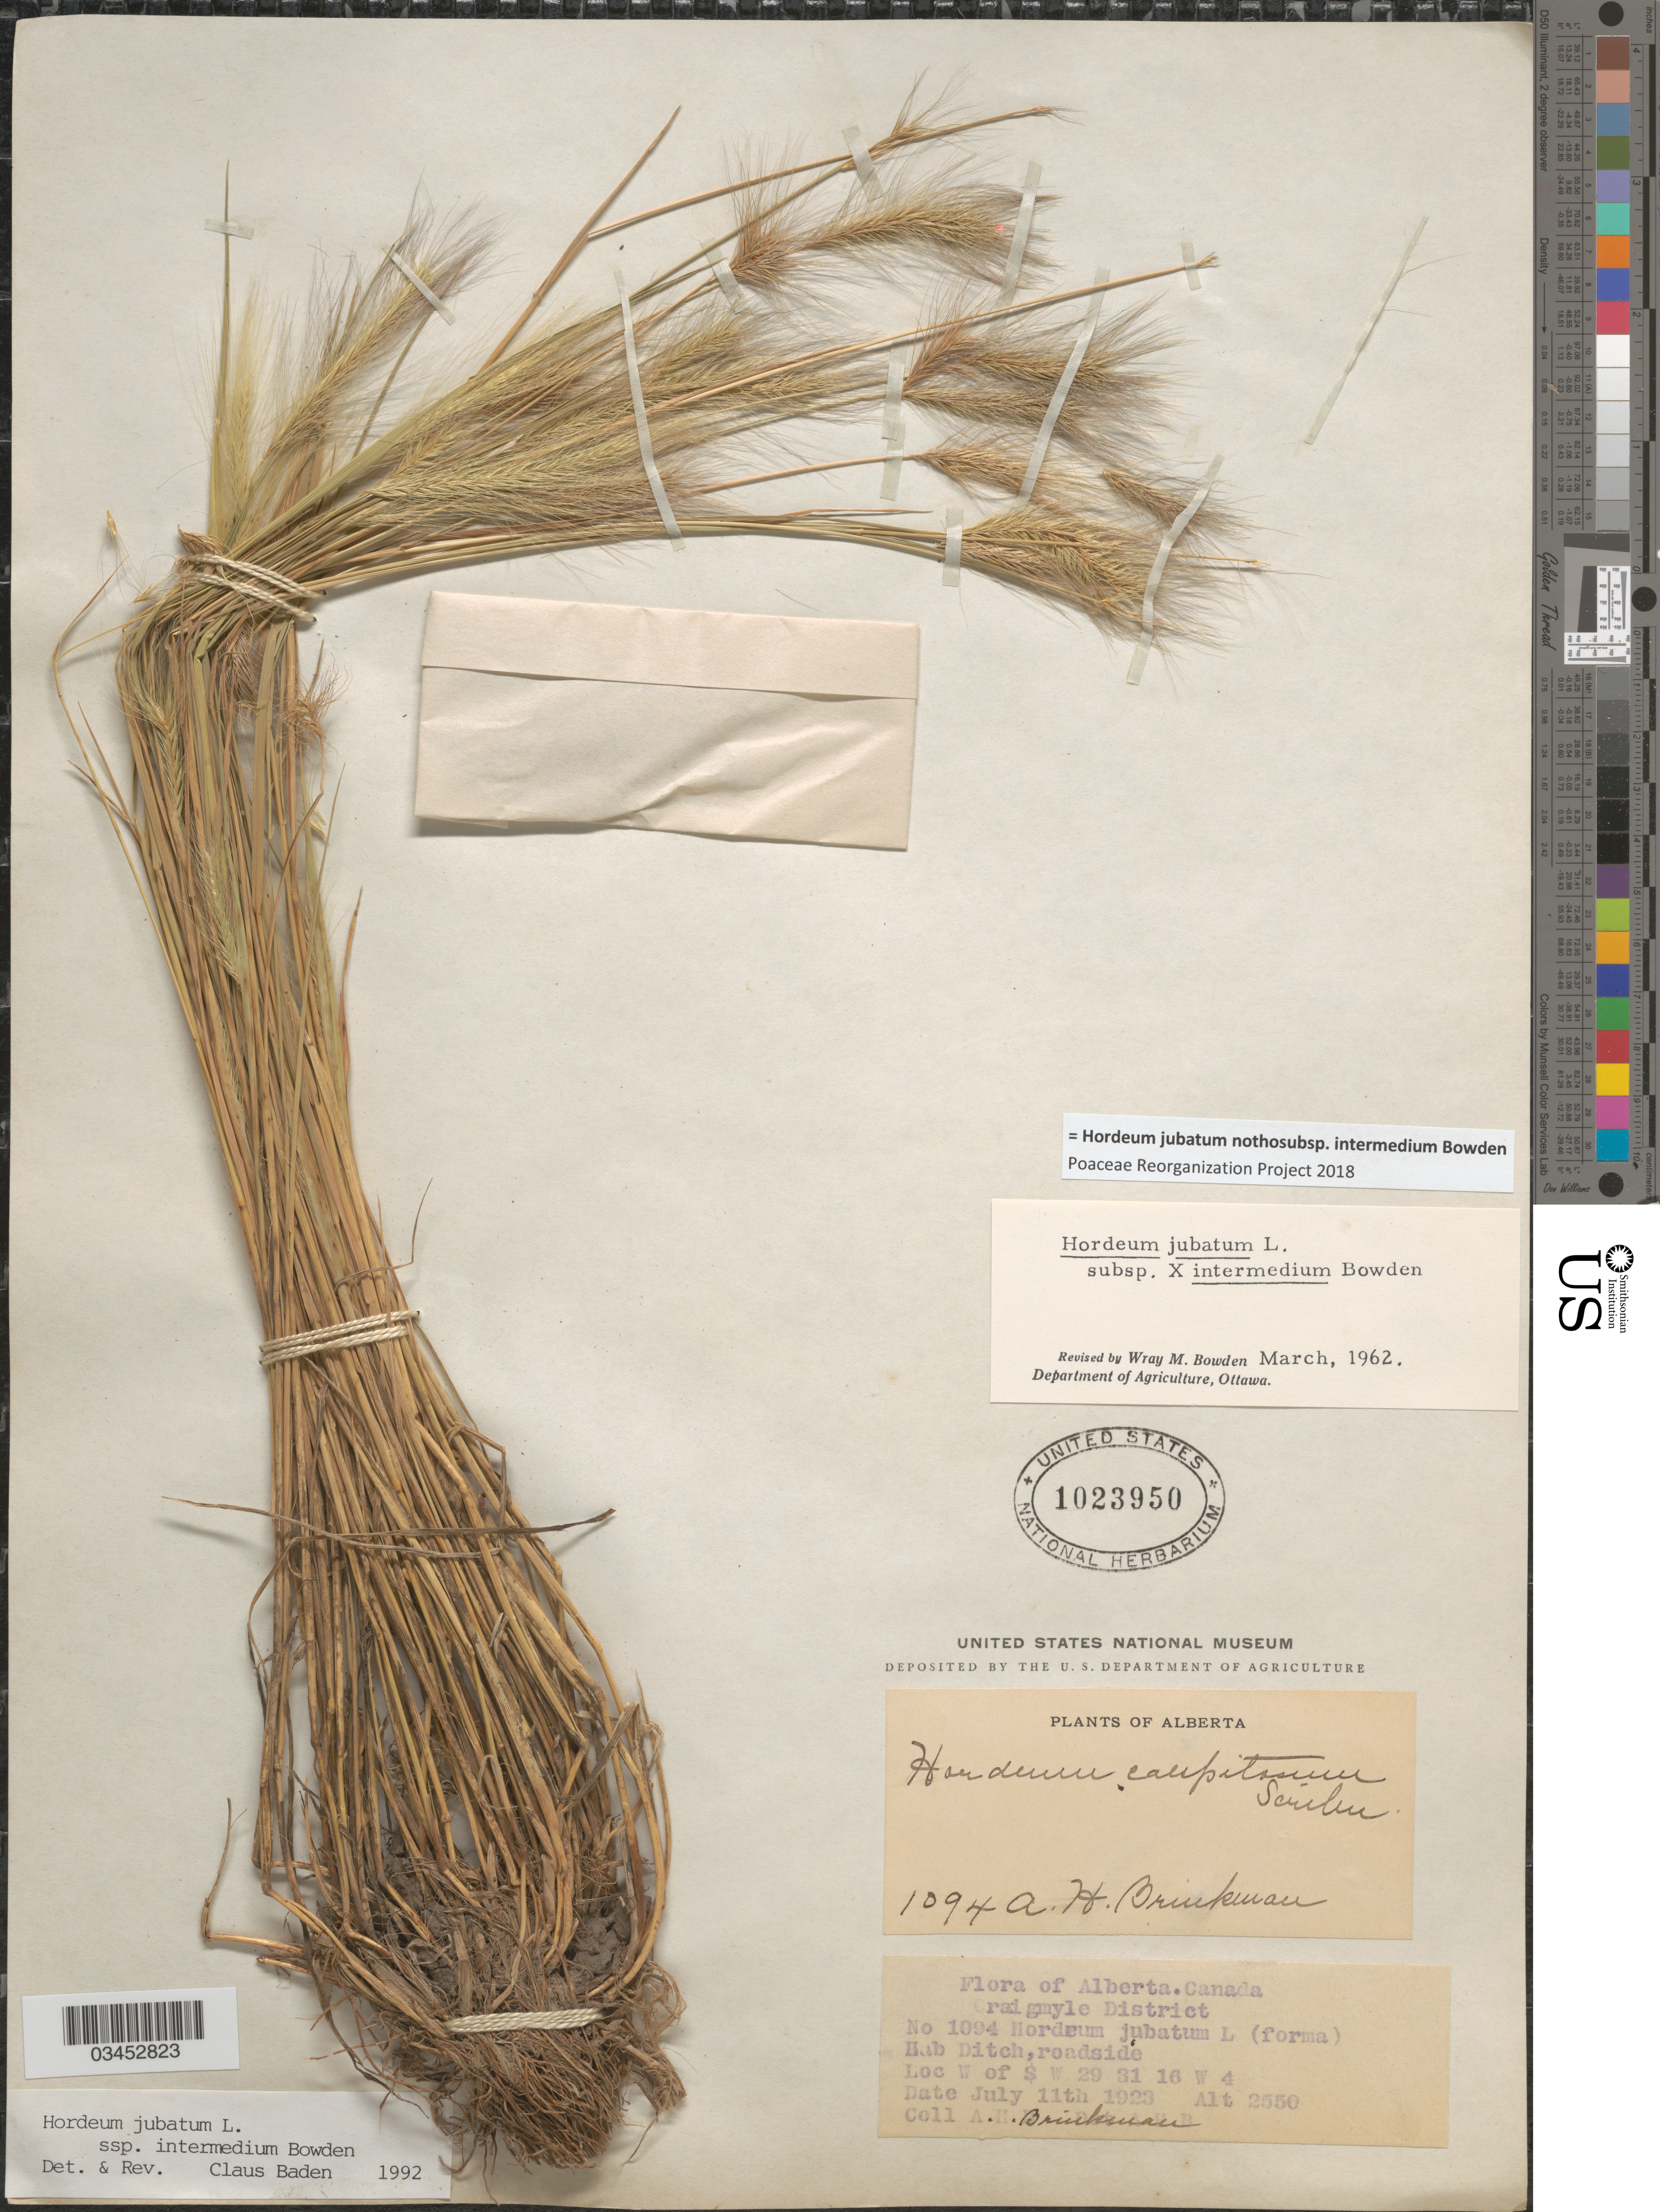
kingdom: Plantae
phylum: Tracheophyta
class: Liliopsida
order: Poales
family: Poaceae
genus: Hordeum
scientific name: Hordeum jubatum nothosubsp. intermedium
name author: Bowden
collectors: A. Brinkman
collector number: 1094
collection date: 1923-07-11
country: Canada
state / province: Alberta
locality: Craigmyle District. W of S W 29 31 16 W 4.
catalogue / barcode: US 1023950